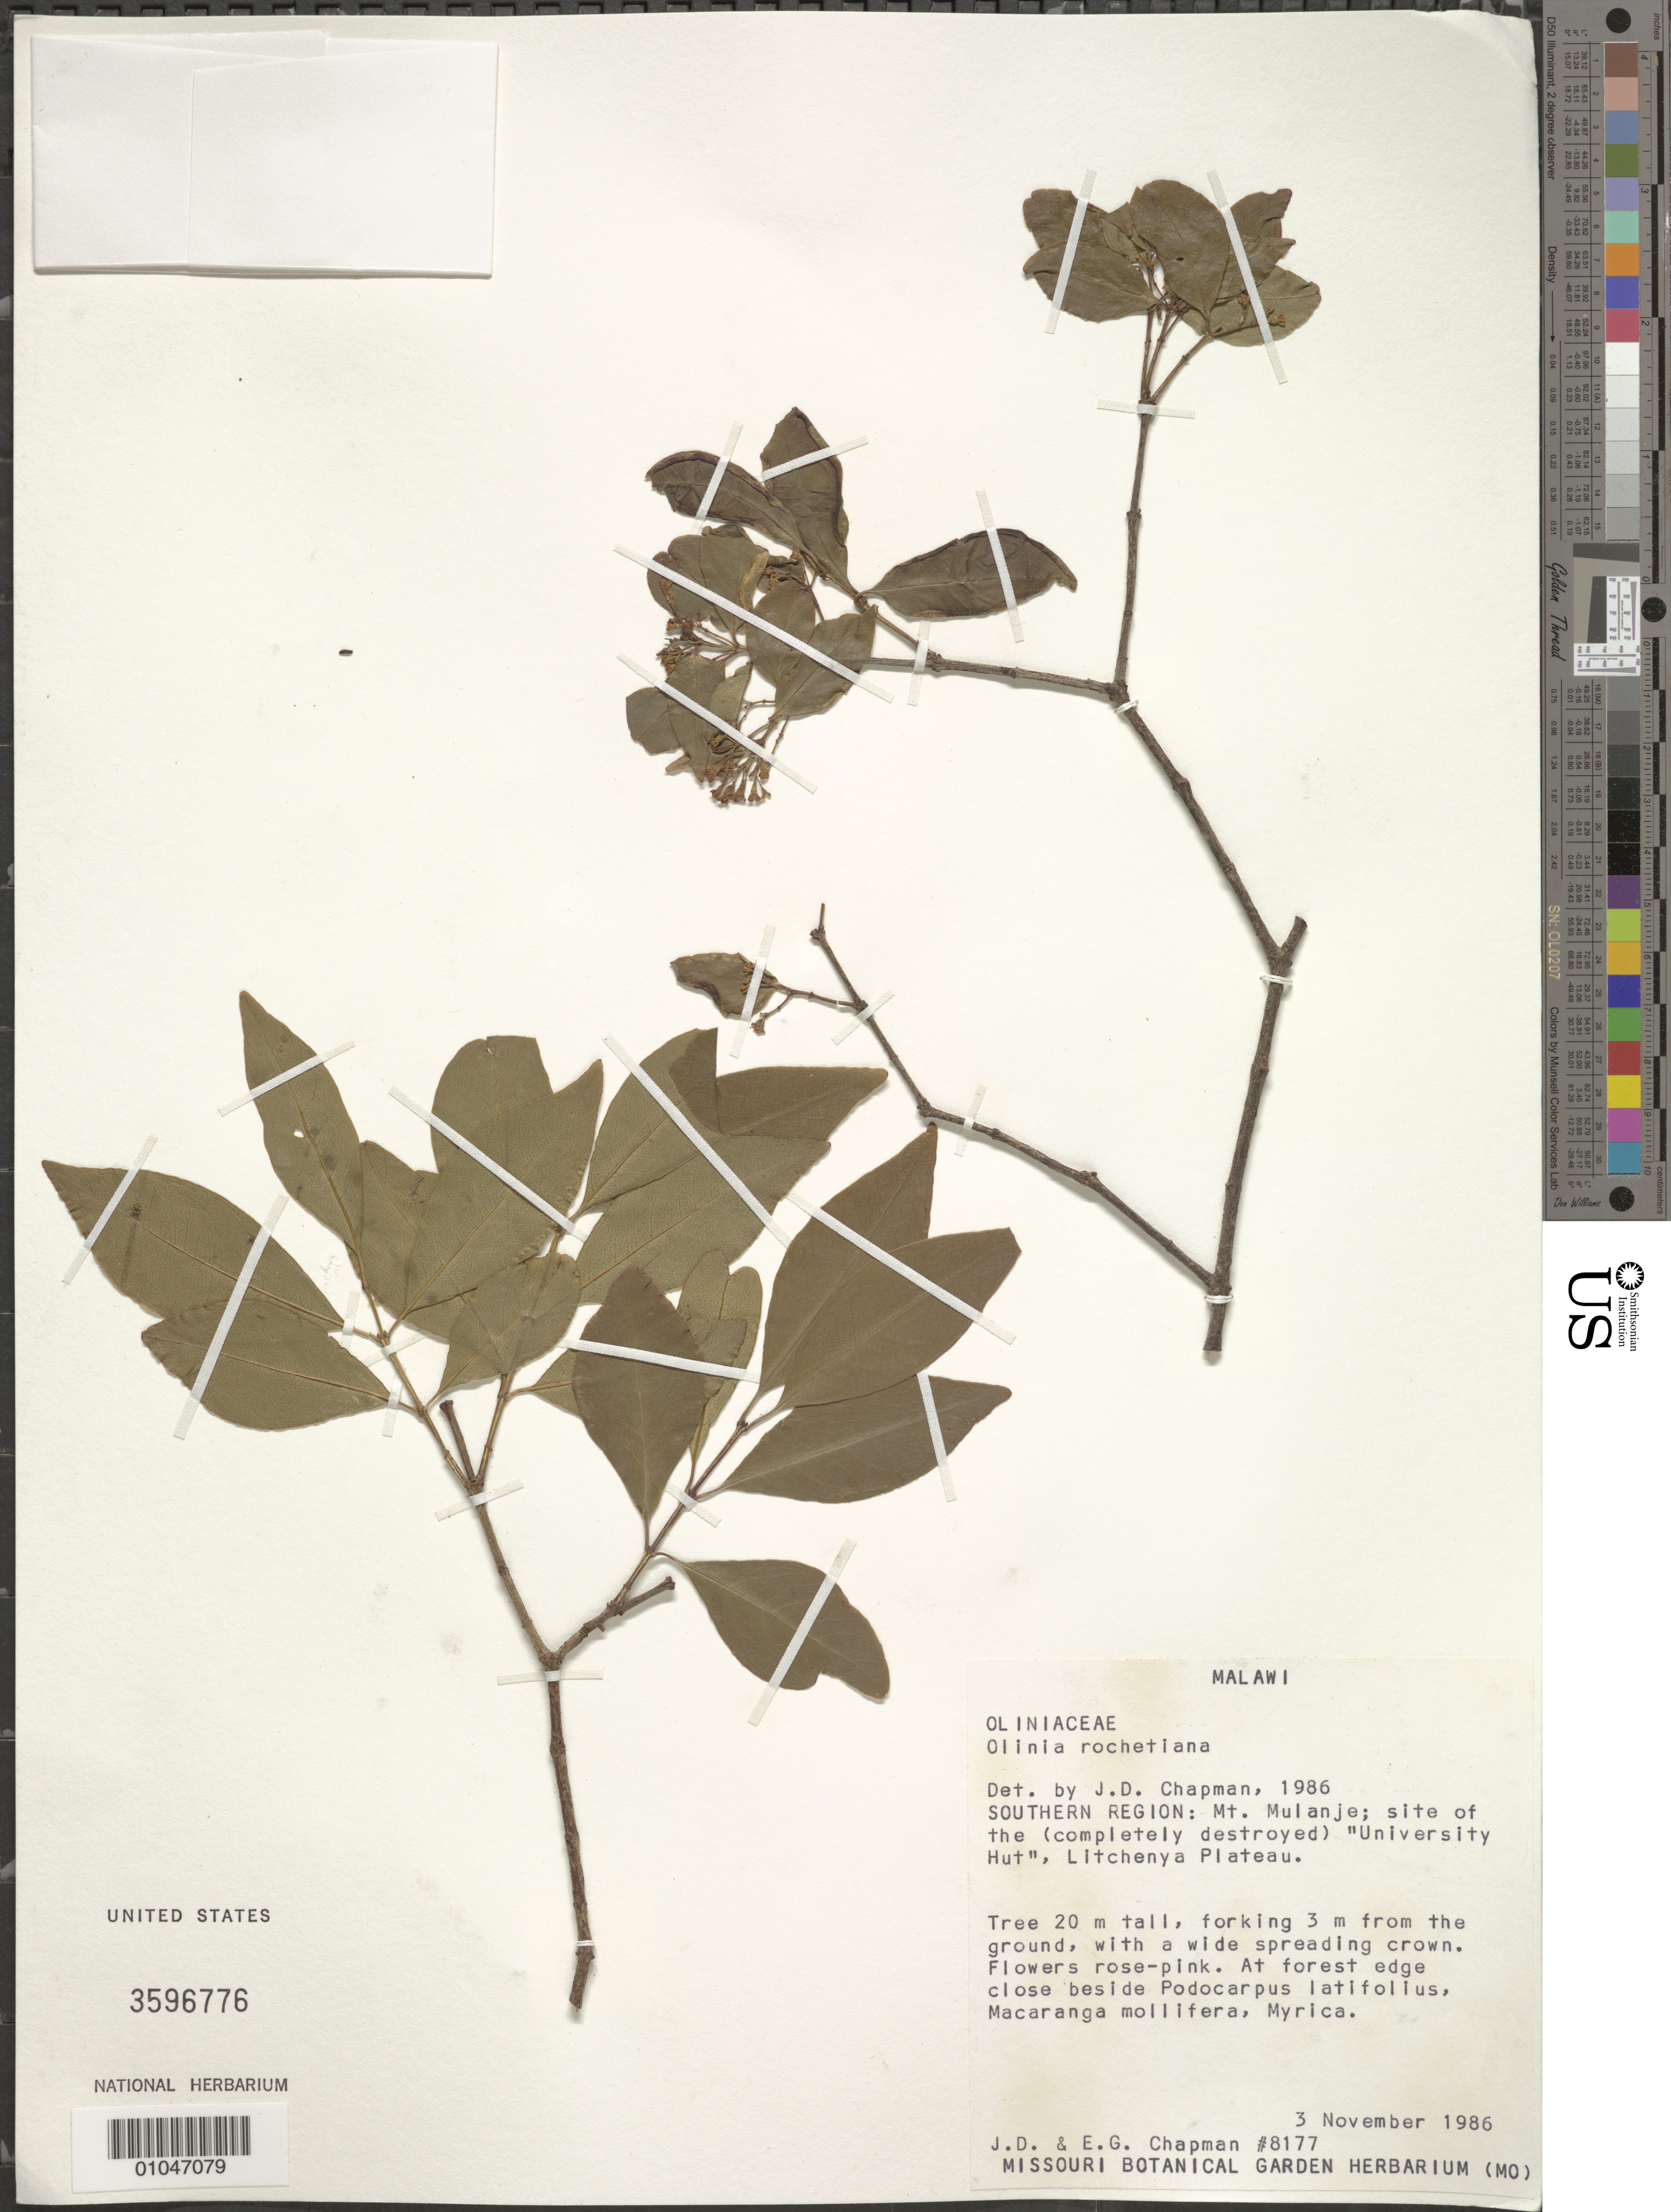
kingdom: Plantae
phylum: Tracheophyta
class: Magnoliopsida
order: Myrtales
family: Penaeaceae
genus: Olinia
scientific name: Olinia rochetiana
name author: A. Juss.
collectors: J. D. Chapman & E. G. Chapman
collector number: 8177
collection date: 1986-11-03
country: Malawi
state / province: Southern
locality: Site of the (completely destroyed) "University Hut", Litchenya Plateau, Mt. Mulanje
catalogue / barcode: US 3596776